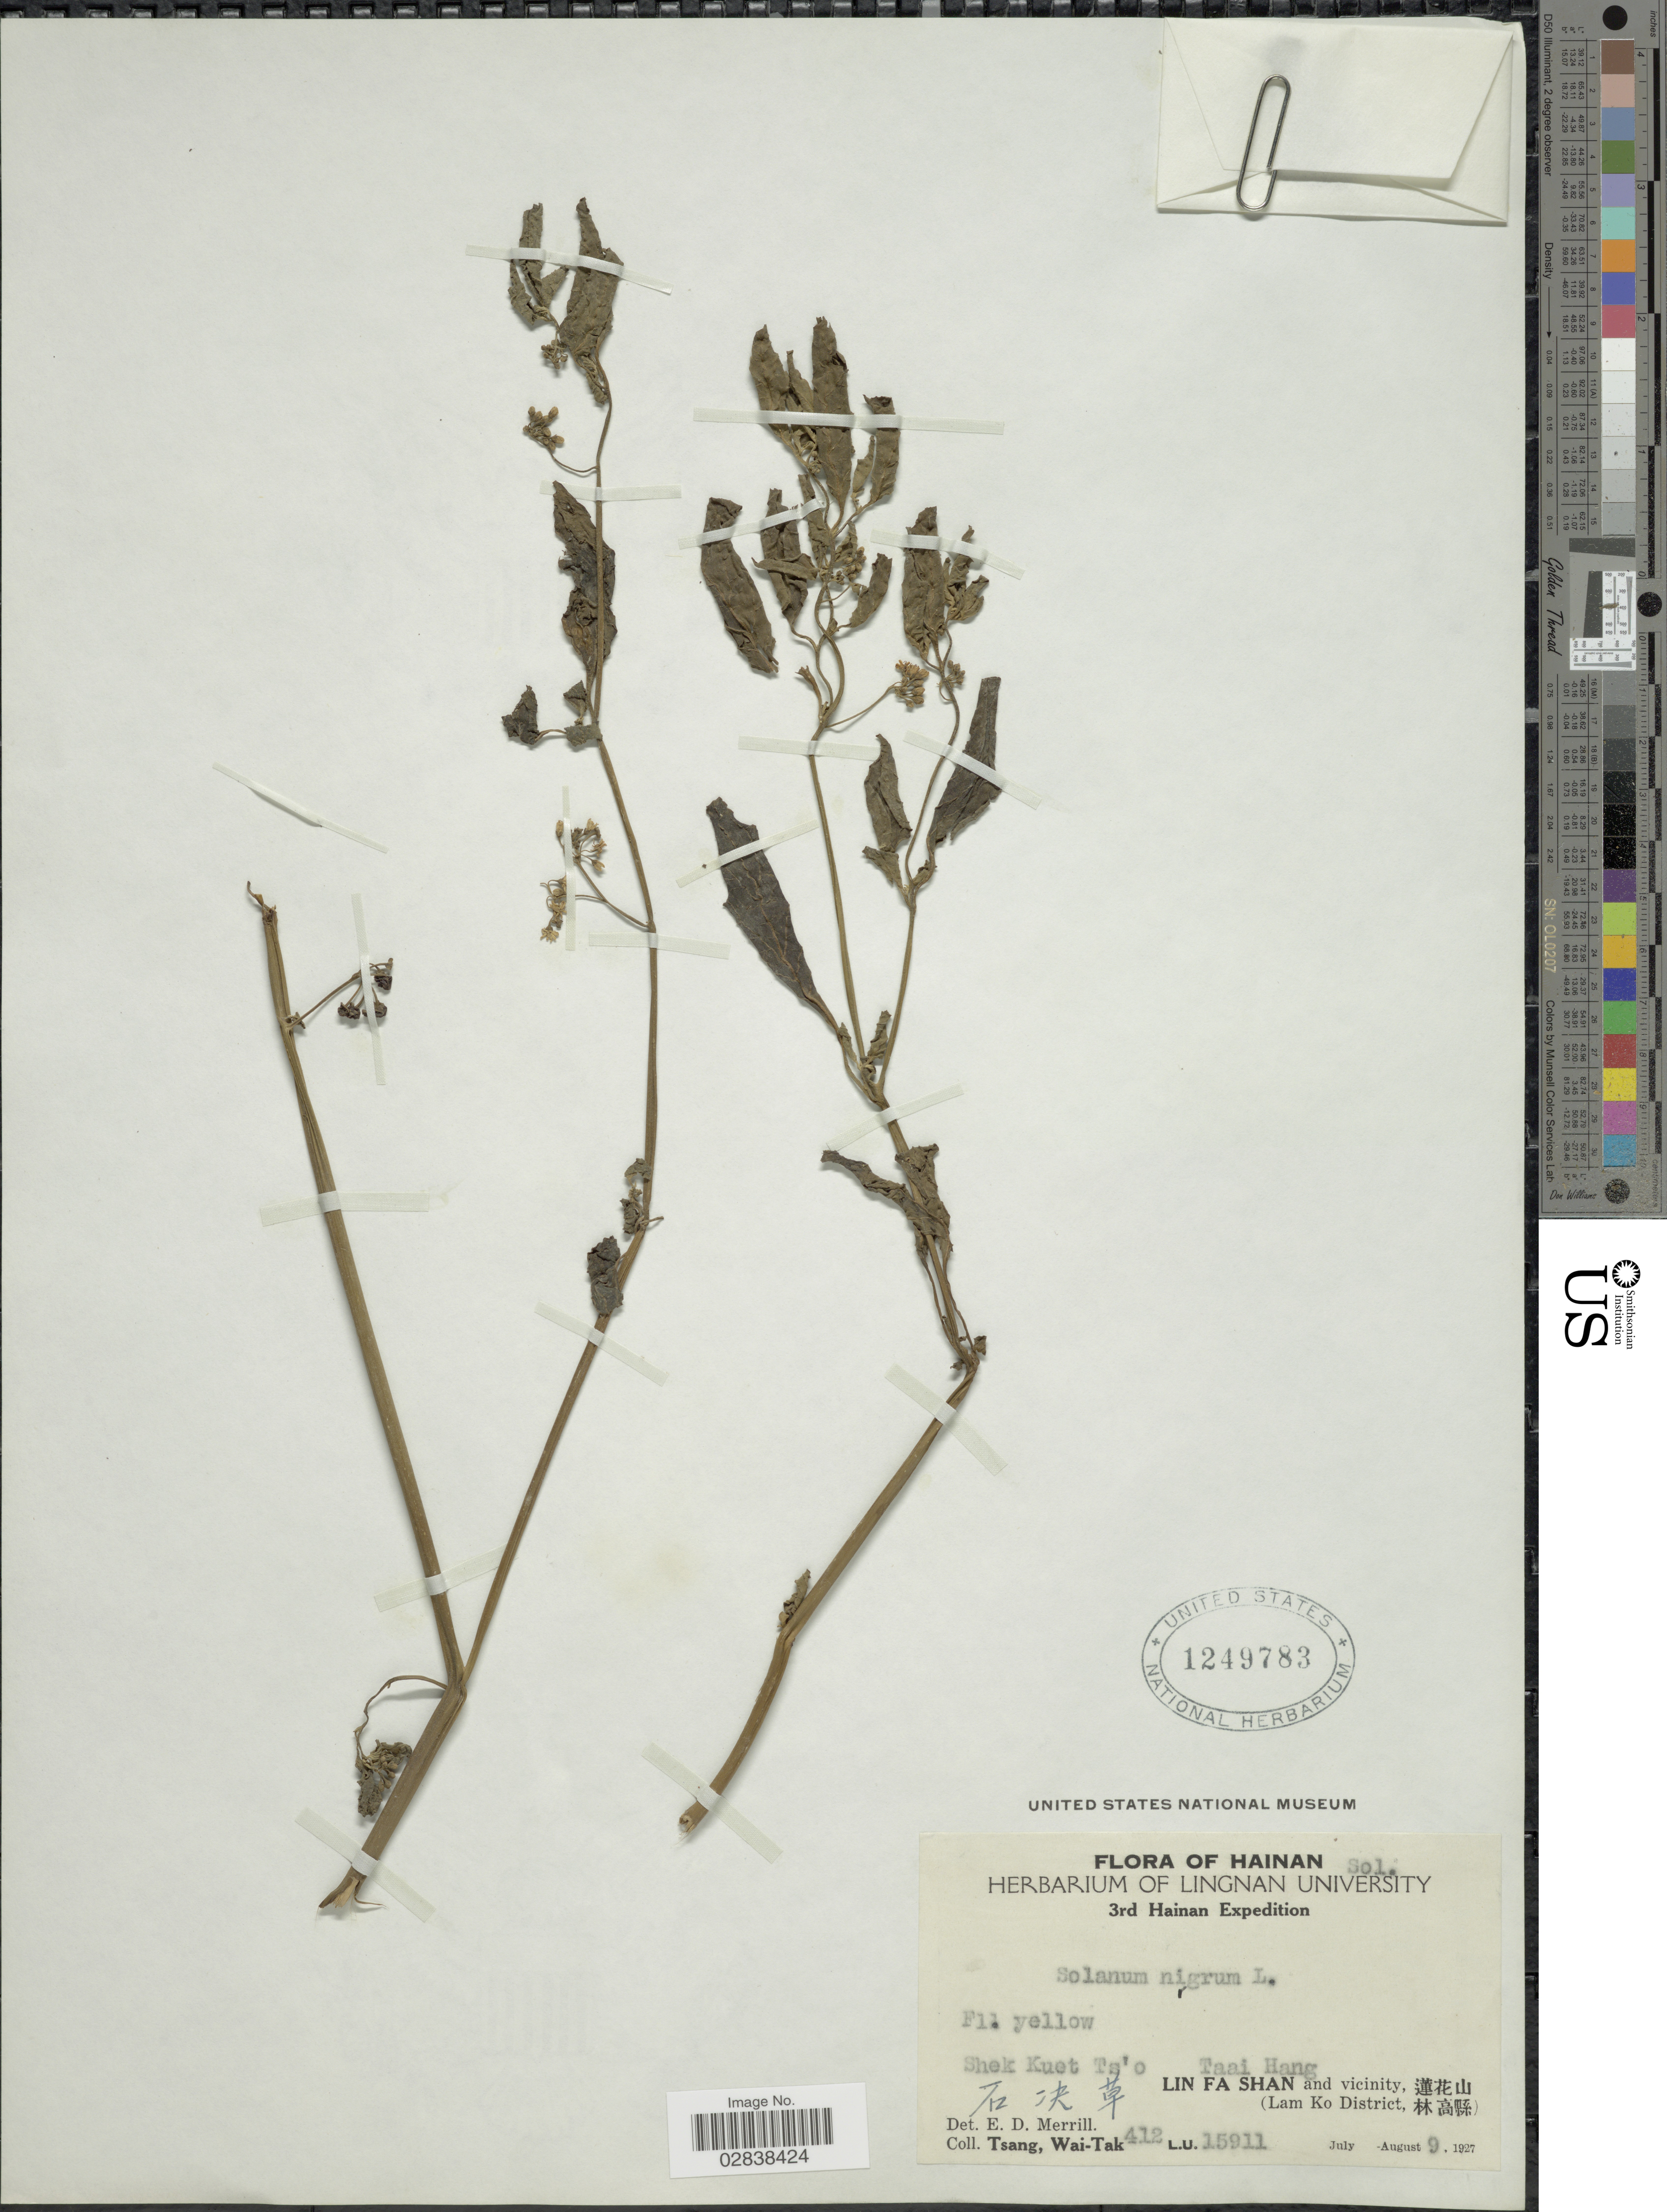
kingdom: Plantae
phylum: Tracheophyta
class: Magnoliopsida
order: Solanales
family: Solanaceae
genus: Solanum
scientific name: Solanum nigrum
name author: L.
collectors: W. T. Tsang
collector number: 412/15911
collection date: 1927-08-09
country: China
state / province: Hainan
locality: Hainan, Shek Kuet Ts'o, Taai Hang, Lin Fa Shan and vicinity (Lam Ko District).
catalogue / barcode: US 1249783